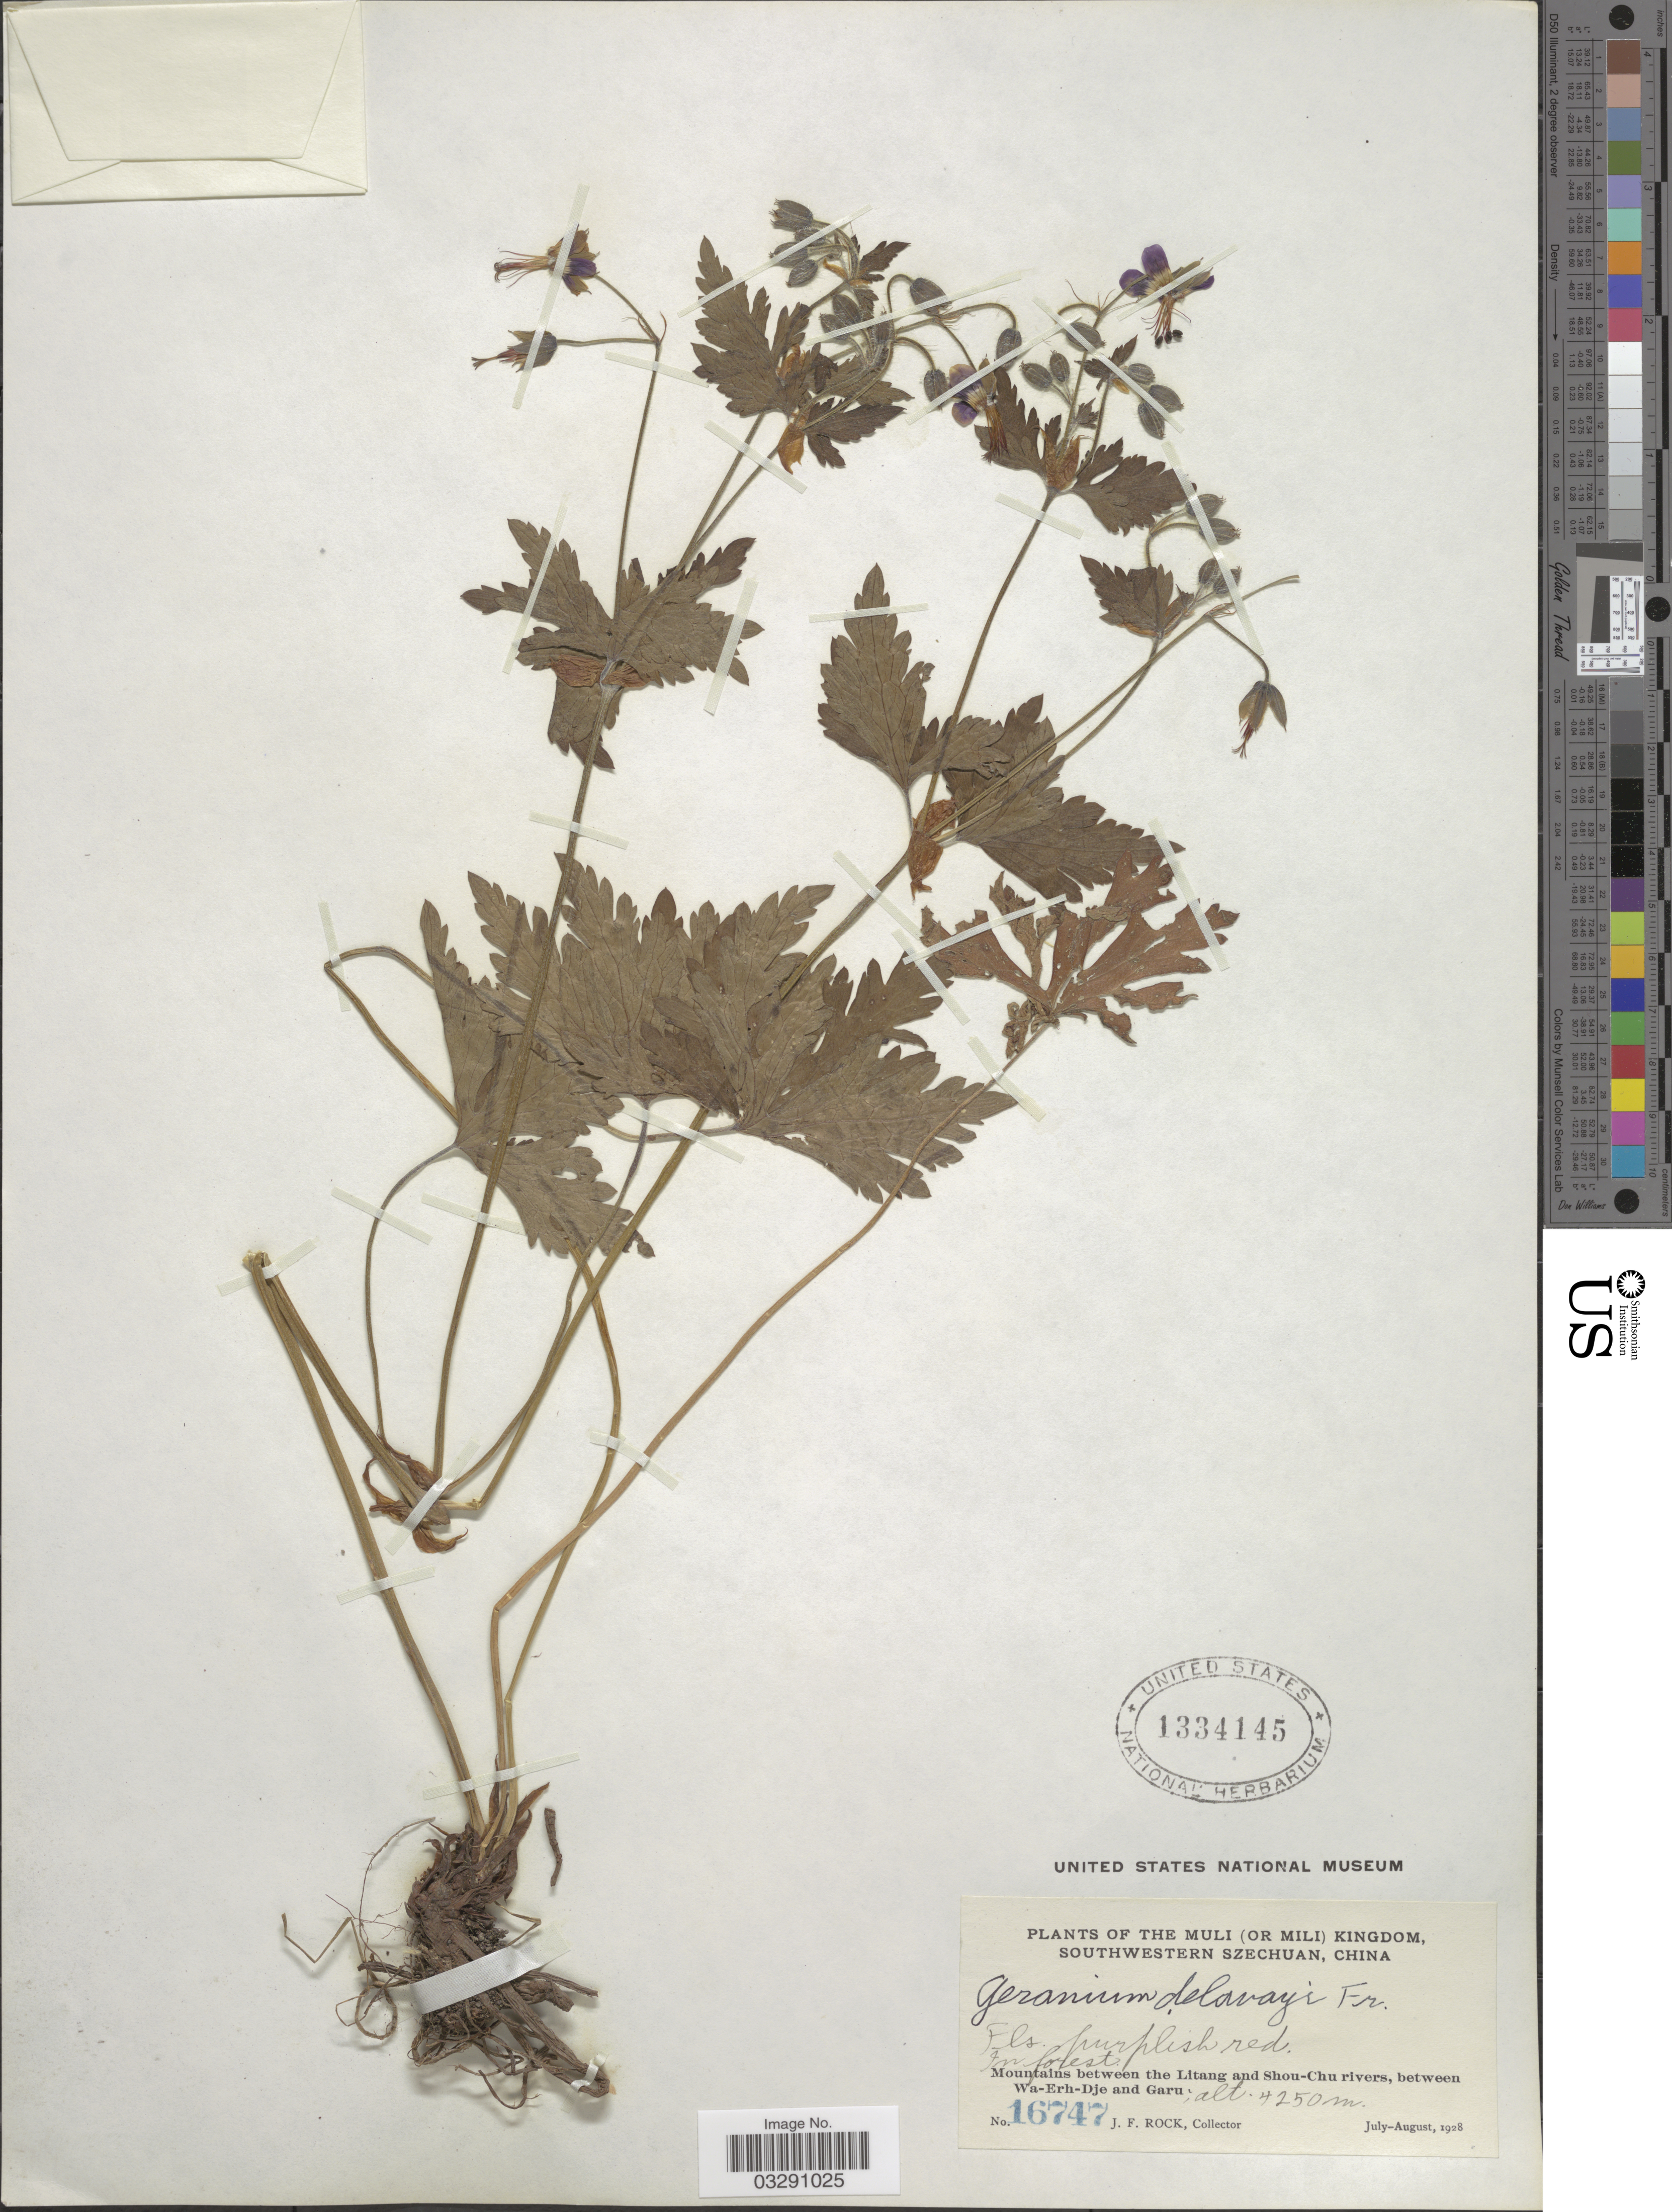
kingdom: Plantae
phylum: Tracheophyta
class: Magnoliopsida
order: Geraniales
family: Geraniaceae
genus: Geranium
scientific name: Geranium delavayi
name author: Franch.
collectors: J. Rock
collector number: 16747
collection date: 1928-07/1928-08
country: China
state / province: Sichuan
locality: Muli (or Mili) Kingdom, Southwestern Szechuan. Mountains between the Litang and Shon-Chu rivers, between Wa-Erh-Dje and Garu.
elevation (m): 4250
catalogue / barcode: US 1334145